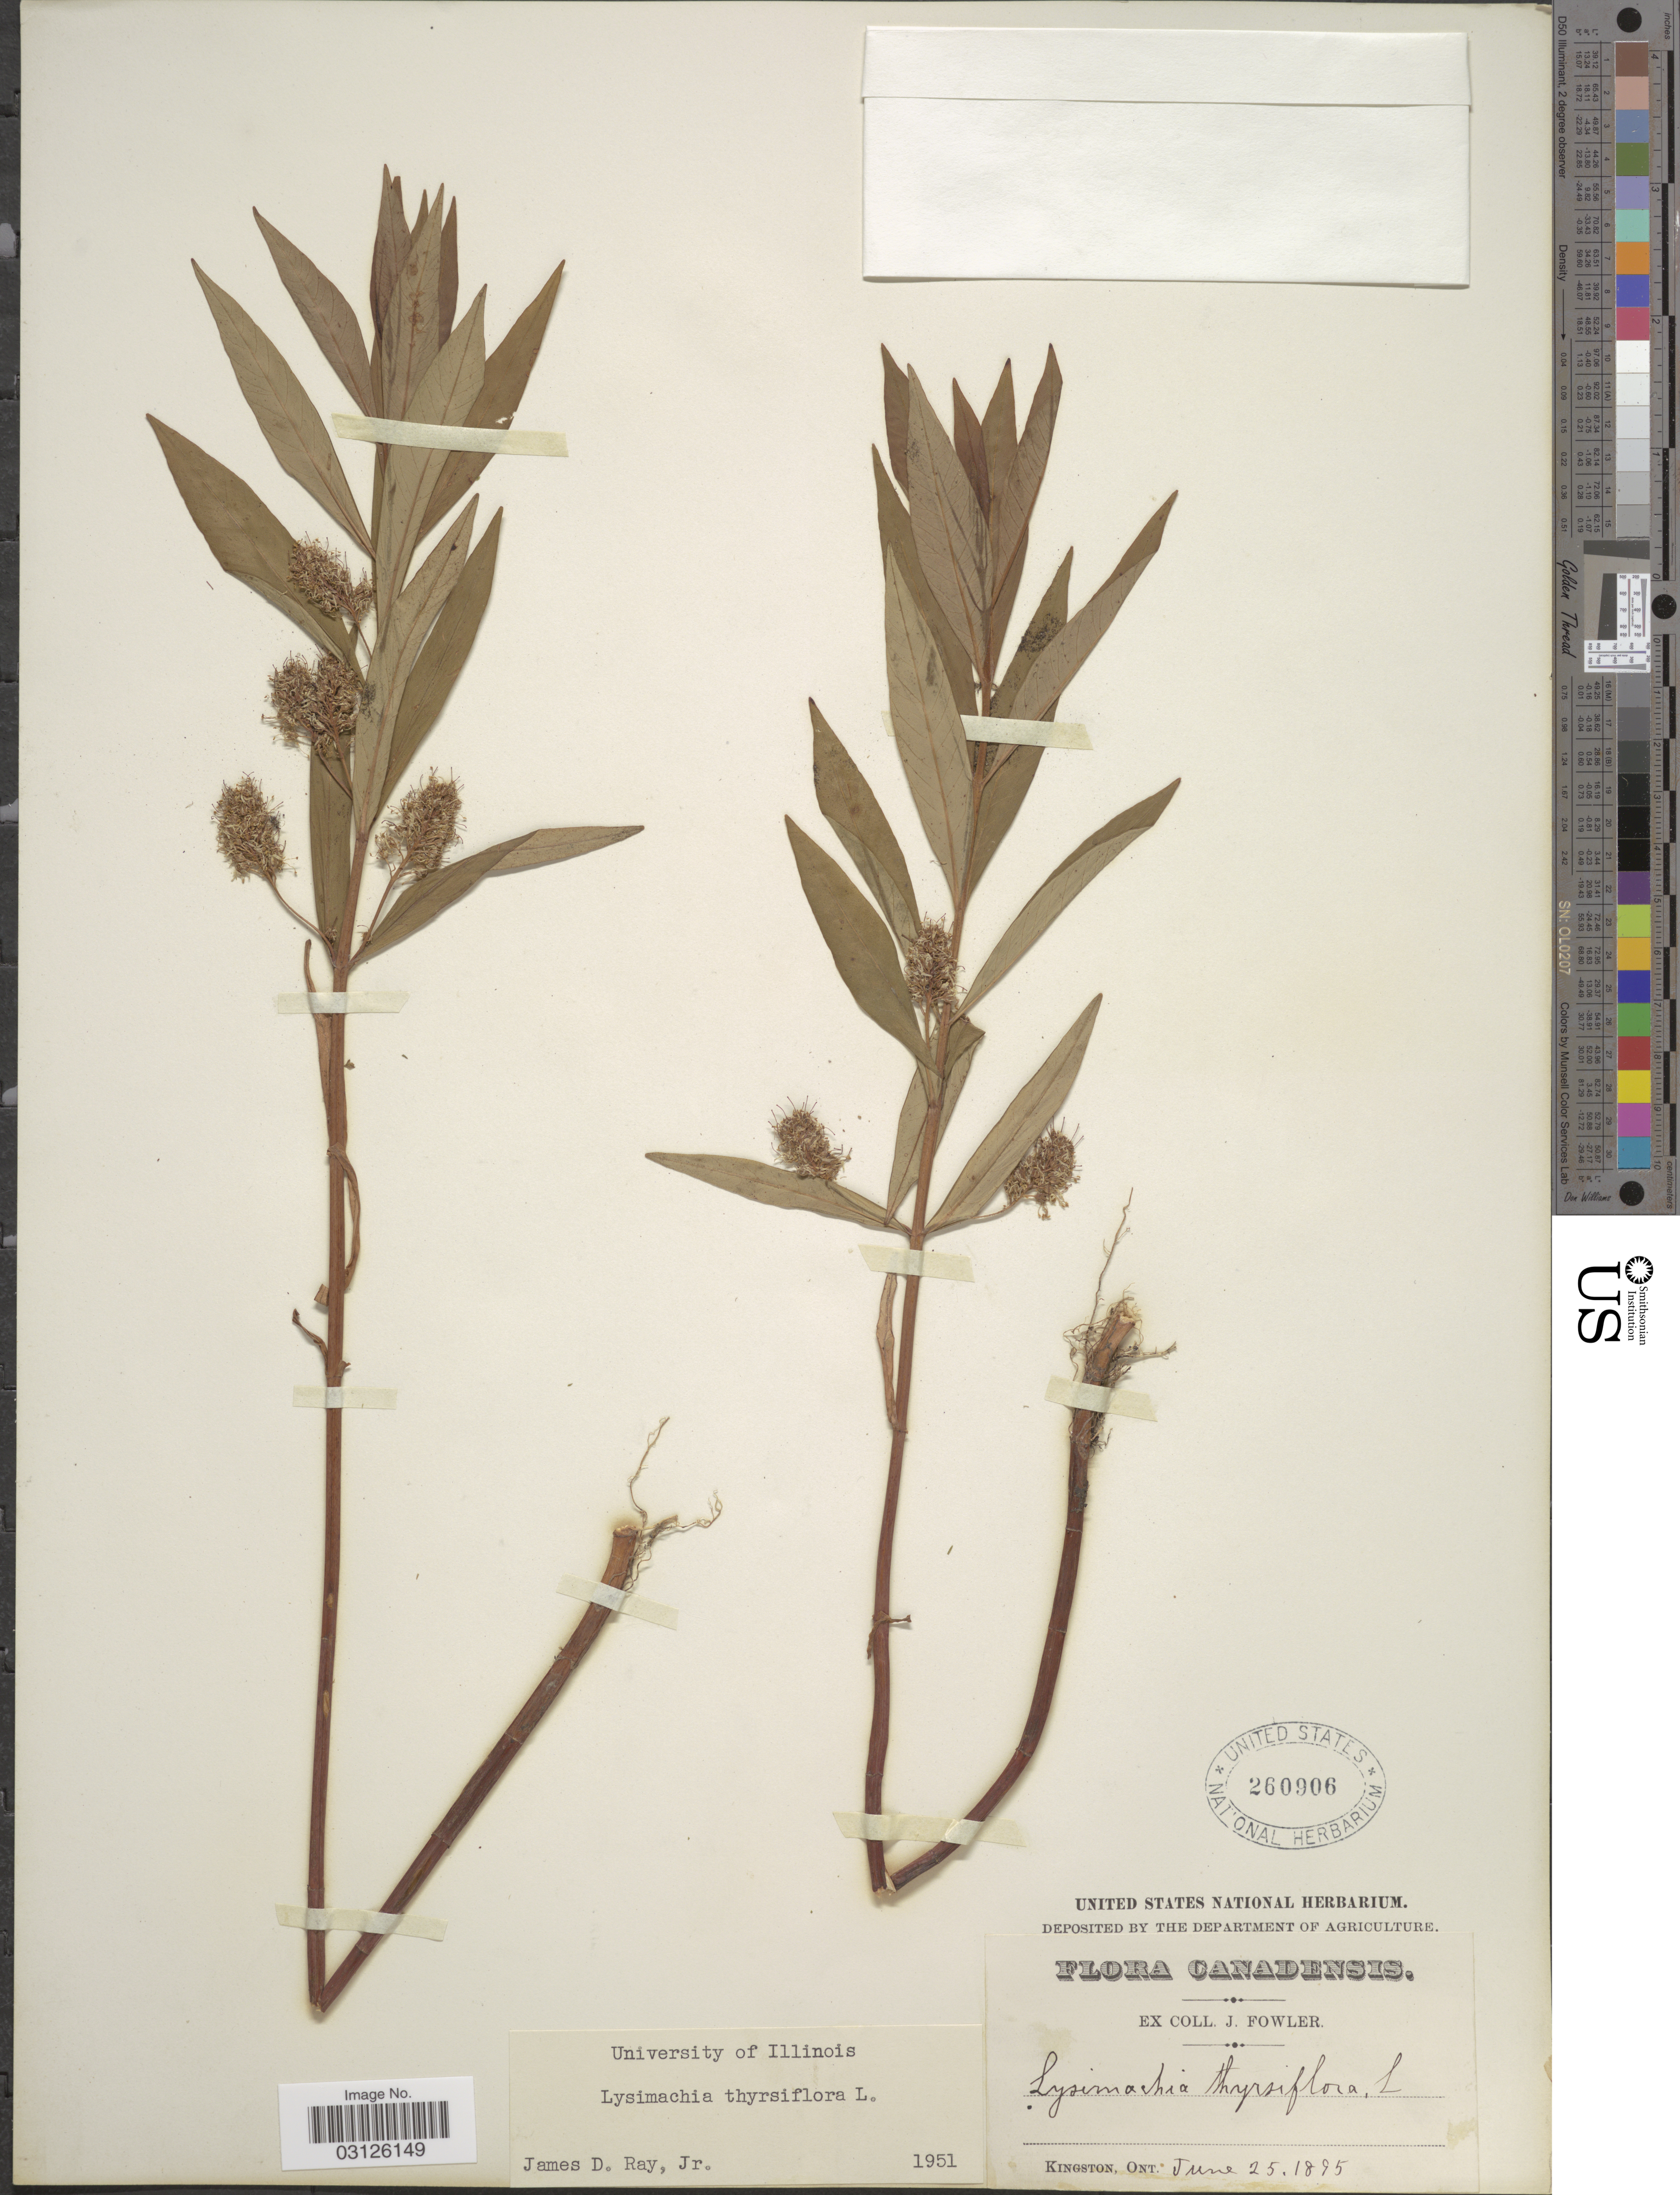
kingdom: Plantae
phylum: Tracheophyta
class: Magnoliopsida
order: Ericales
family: Primulaceae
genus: Lysimachia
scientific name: Lysimachia thyrsiflora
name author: L.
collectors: J. Fowler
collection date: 1895-06-25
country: Canada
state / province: Ontario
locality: Kingston.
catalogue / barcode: US 260906